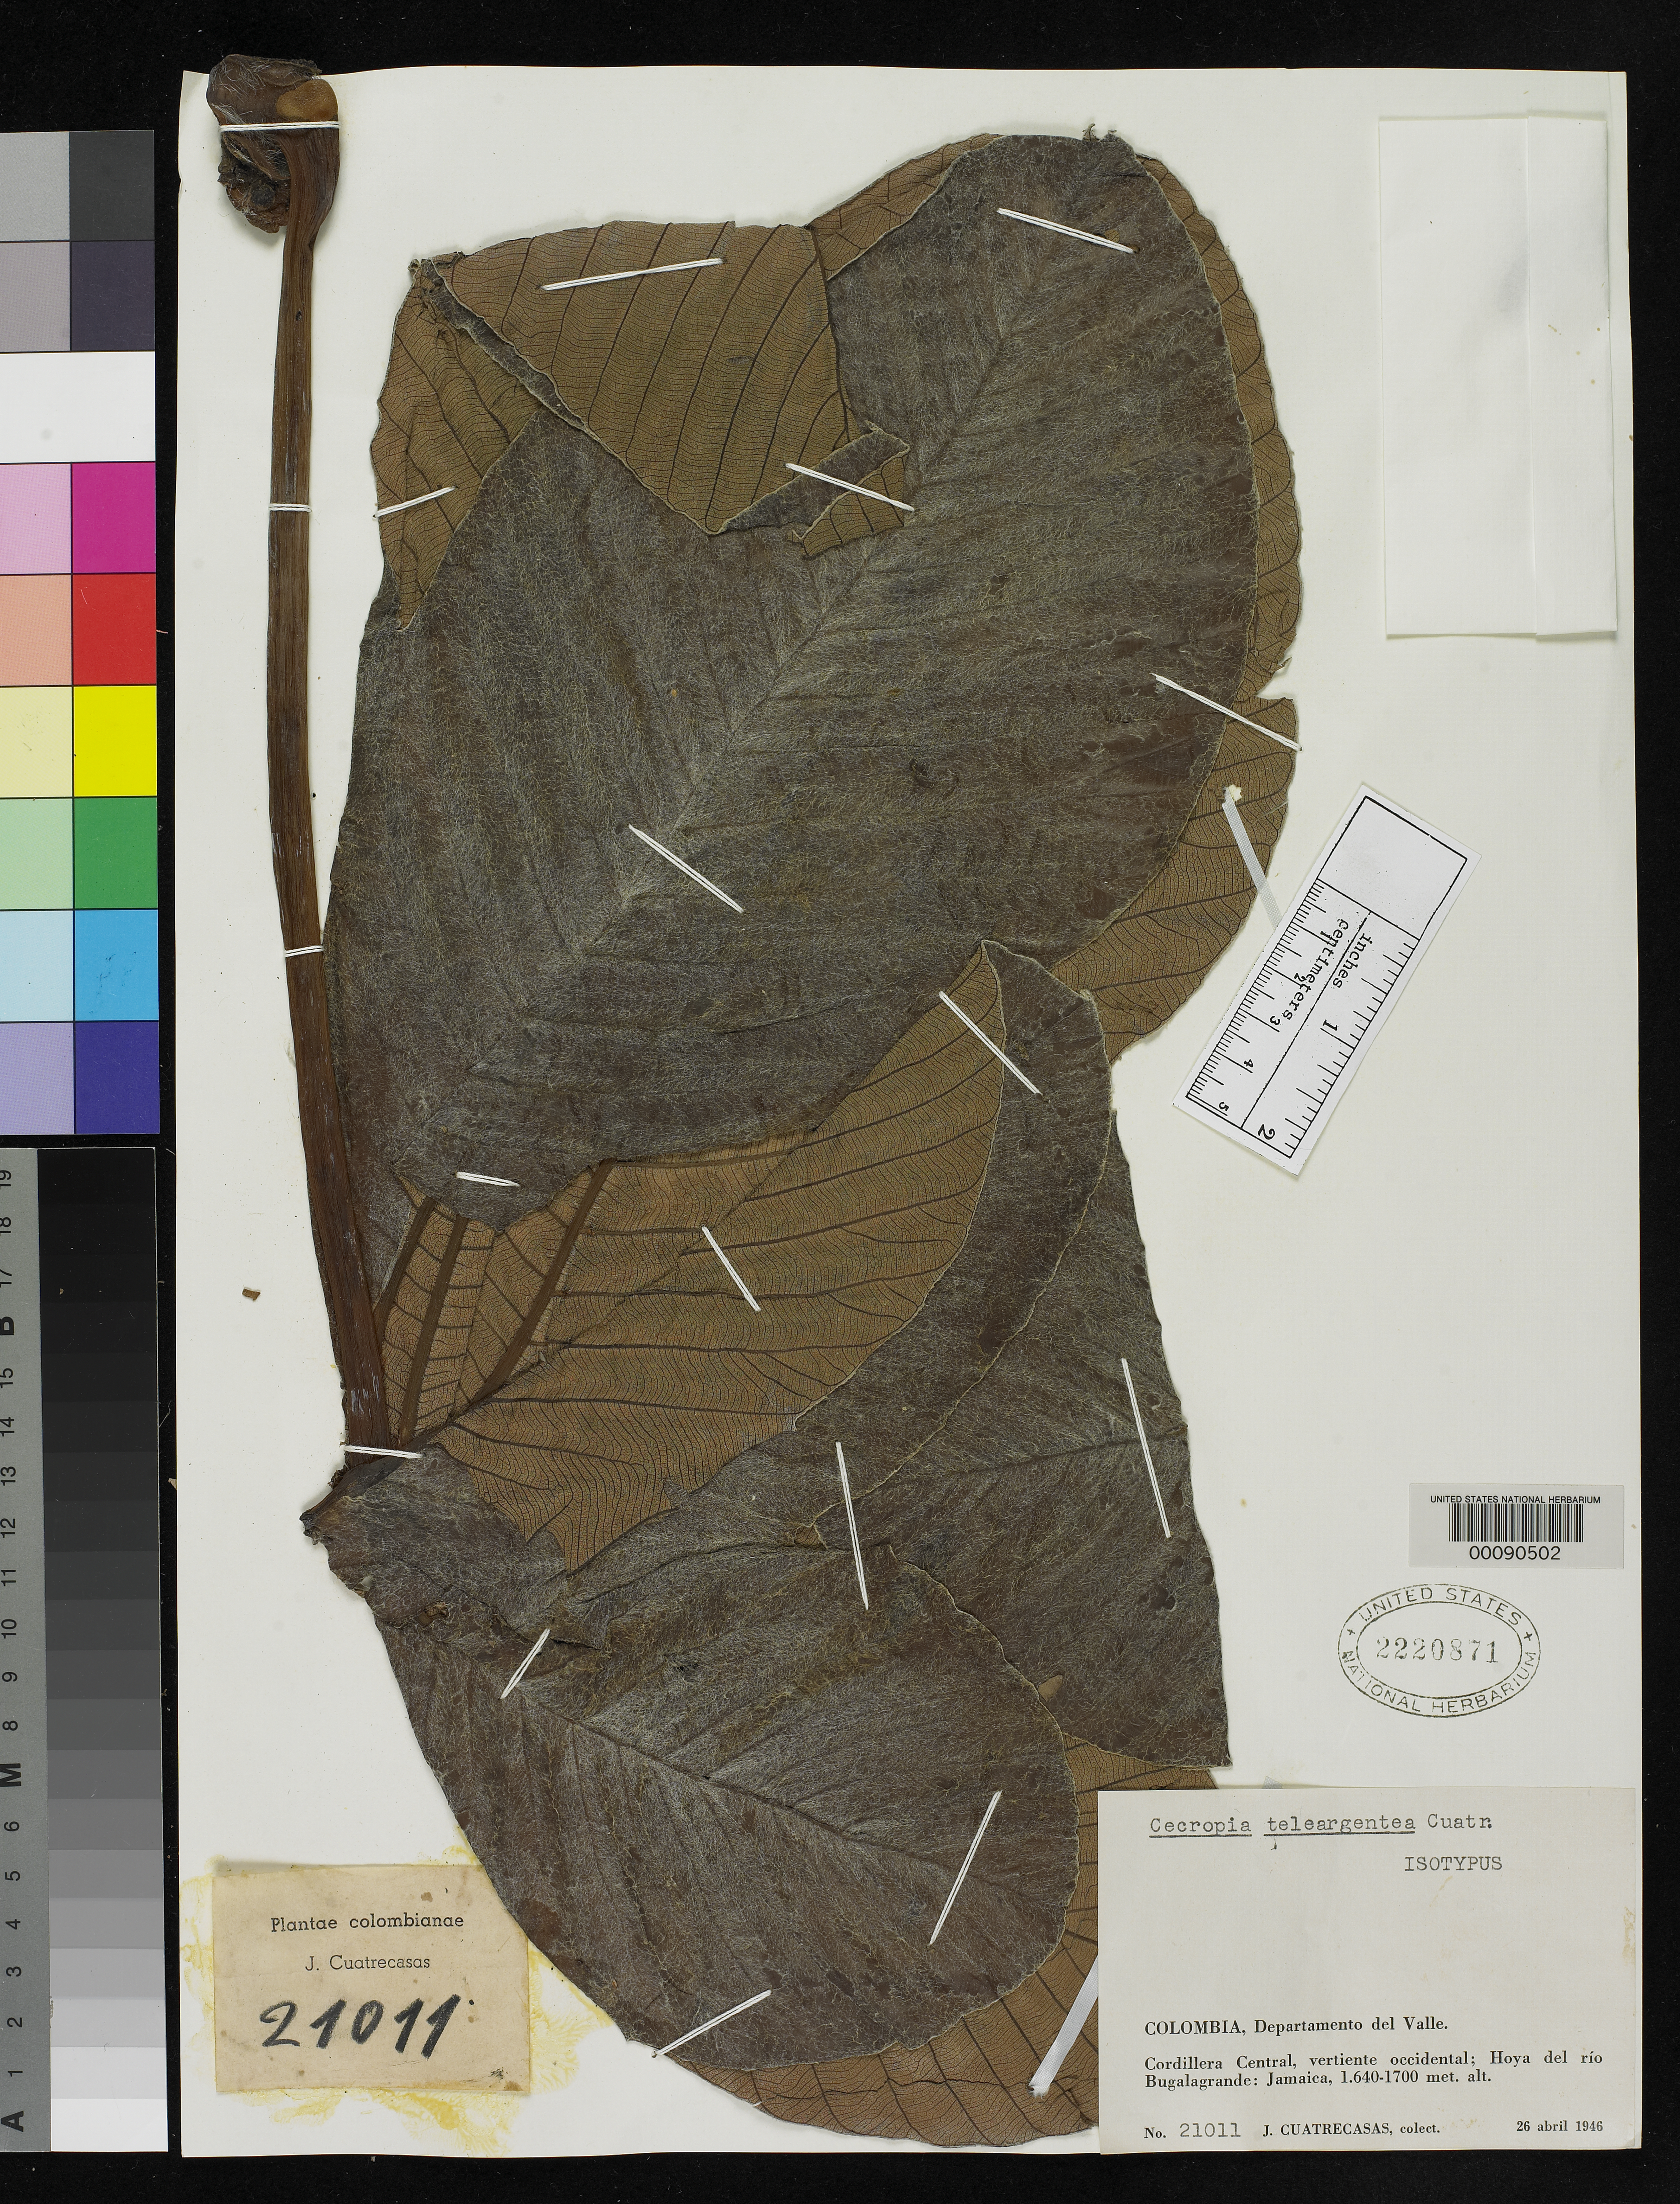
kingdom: Plantae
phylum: Tracheophyta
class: Magnoliopsida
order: Rosales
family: Urticaceae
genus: Cecropia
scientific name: Cecropia teleargentea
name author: Cuatrec.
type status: Isotype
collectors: J. Cuatrecasas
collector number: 21011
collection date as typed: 26 Apr 1946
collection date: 1946-04-26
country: Colombia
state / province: Valle del Cauca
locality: Hoya del Rio Bugla Grande, Jamaica, Cordillera Central.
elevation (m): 1640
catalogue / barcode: US 2220871